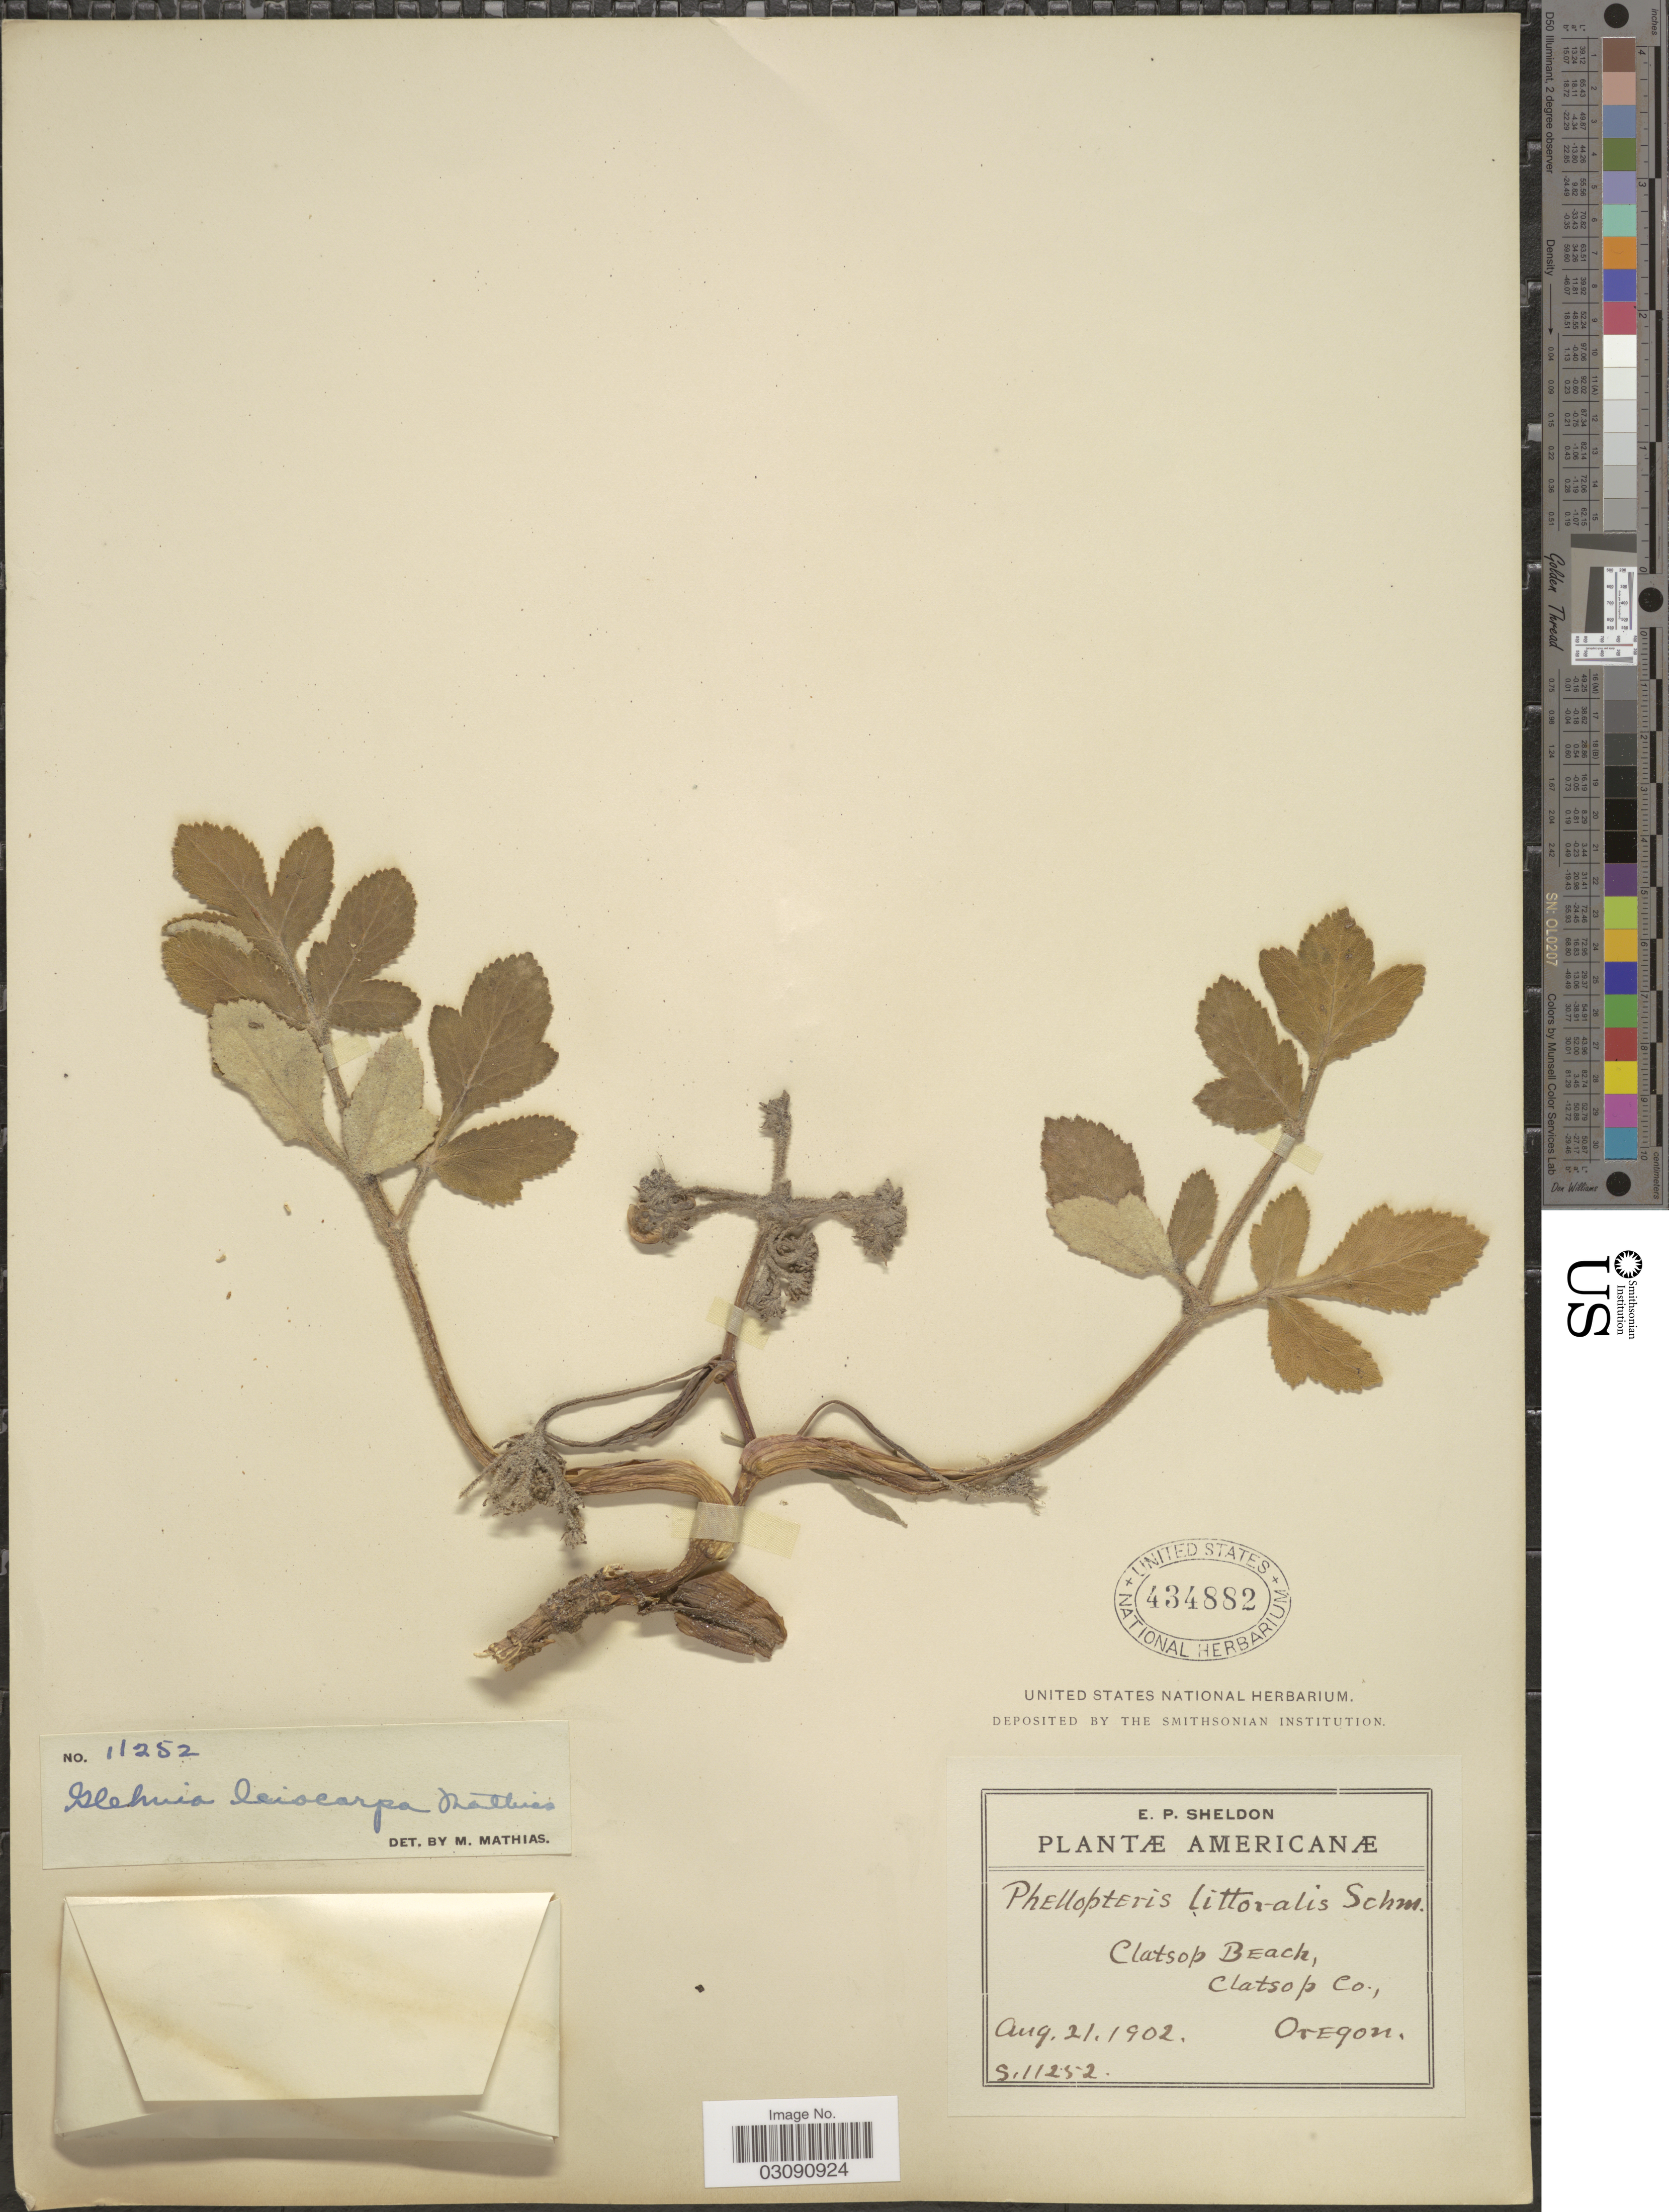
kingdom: Plantae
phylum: Tracheophyta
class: Magnoliopsida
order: Apiales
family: Apiaceae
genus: Glehnia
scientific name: Glehnia littoralis subsp. leiocarpa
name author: (Mathias) Hultén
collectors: E. P. Sheldon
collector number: S.11252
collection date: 1902-08-21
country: United States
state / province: Oregon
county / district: Clatsop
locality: Clatsop Beach, Clatsop Co.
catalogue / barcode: US 434882